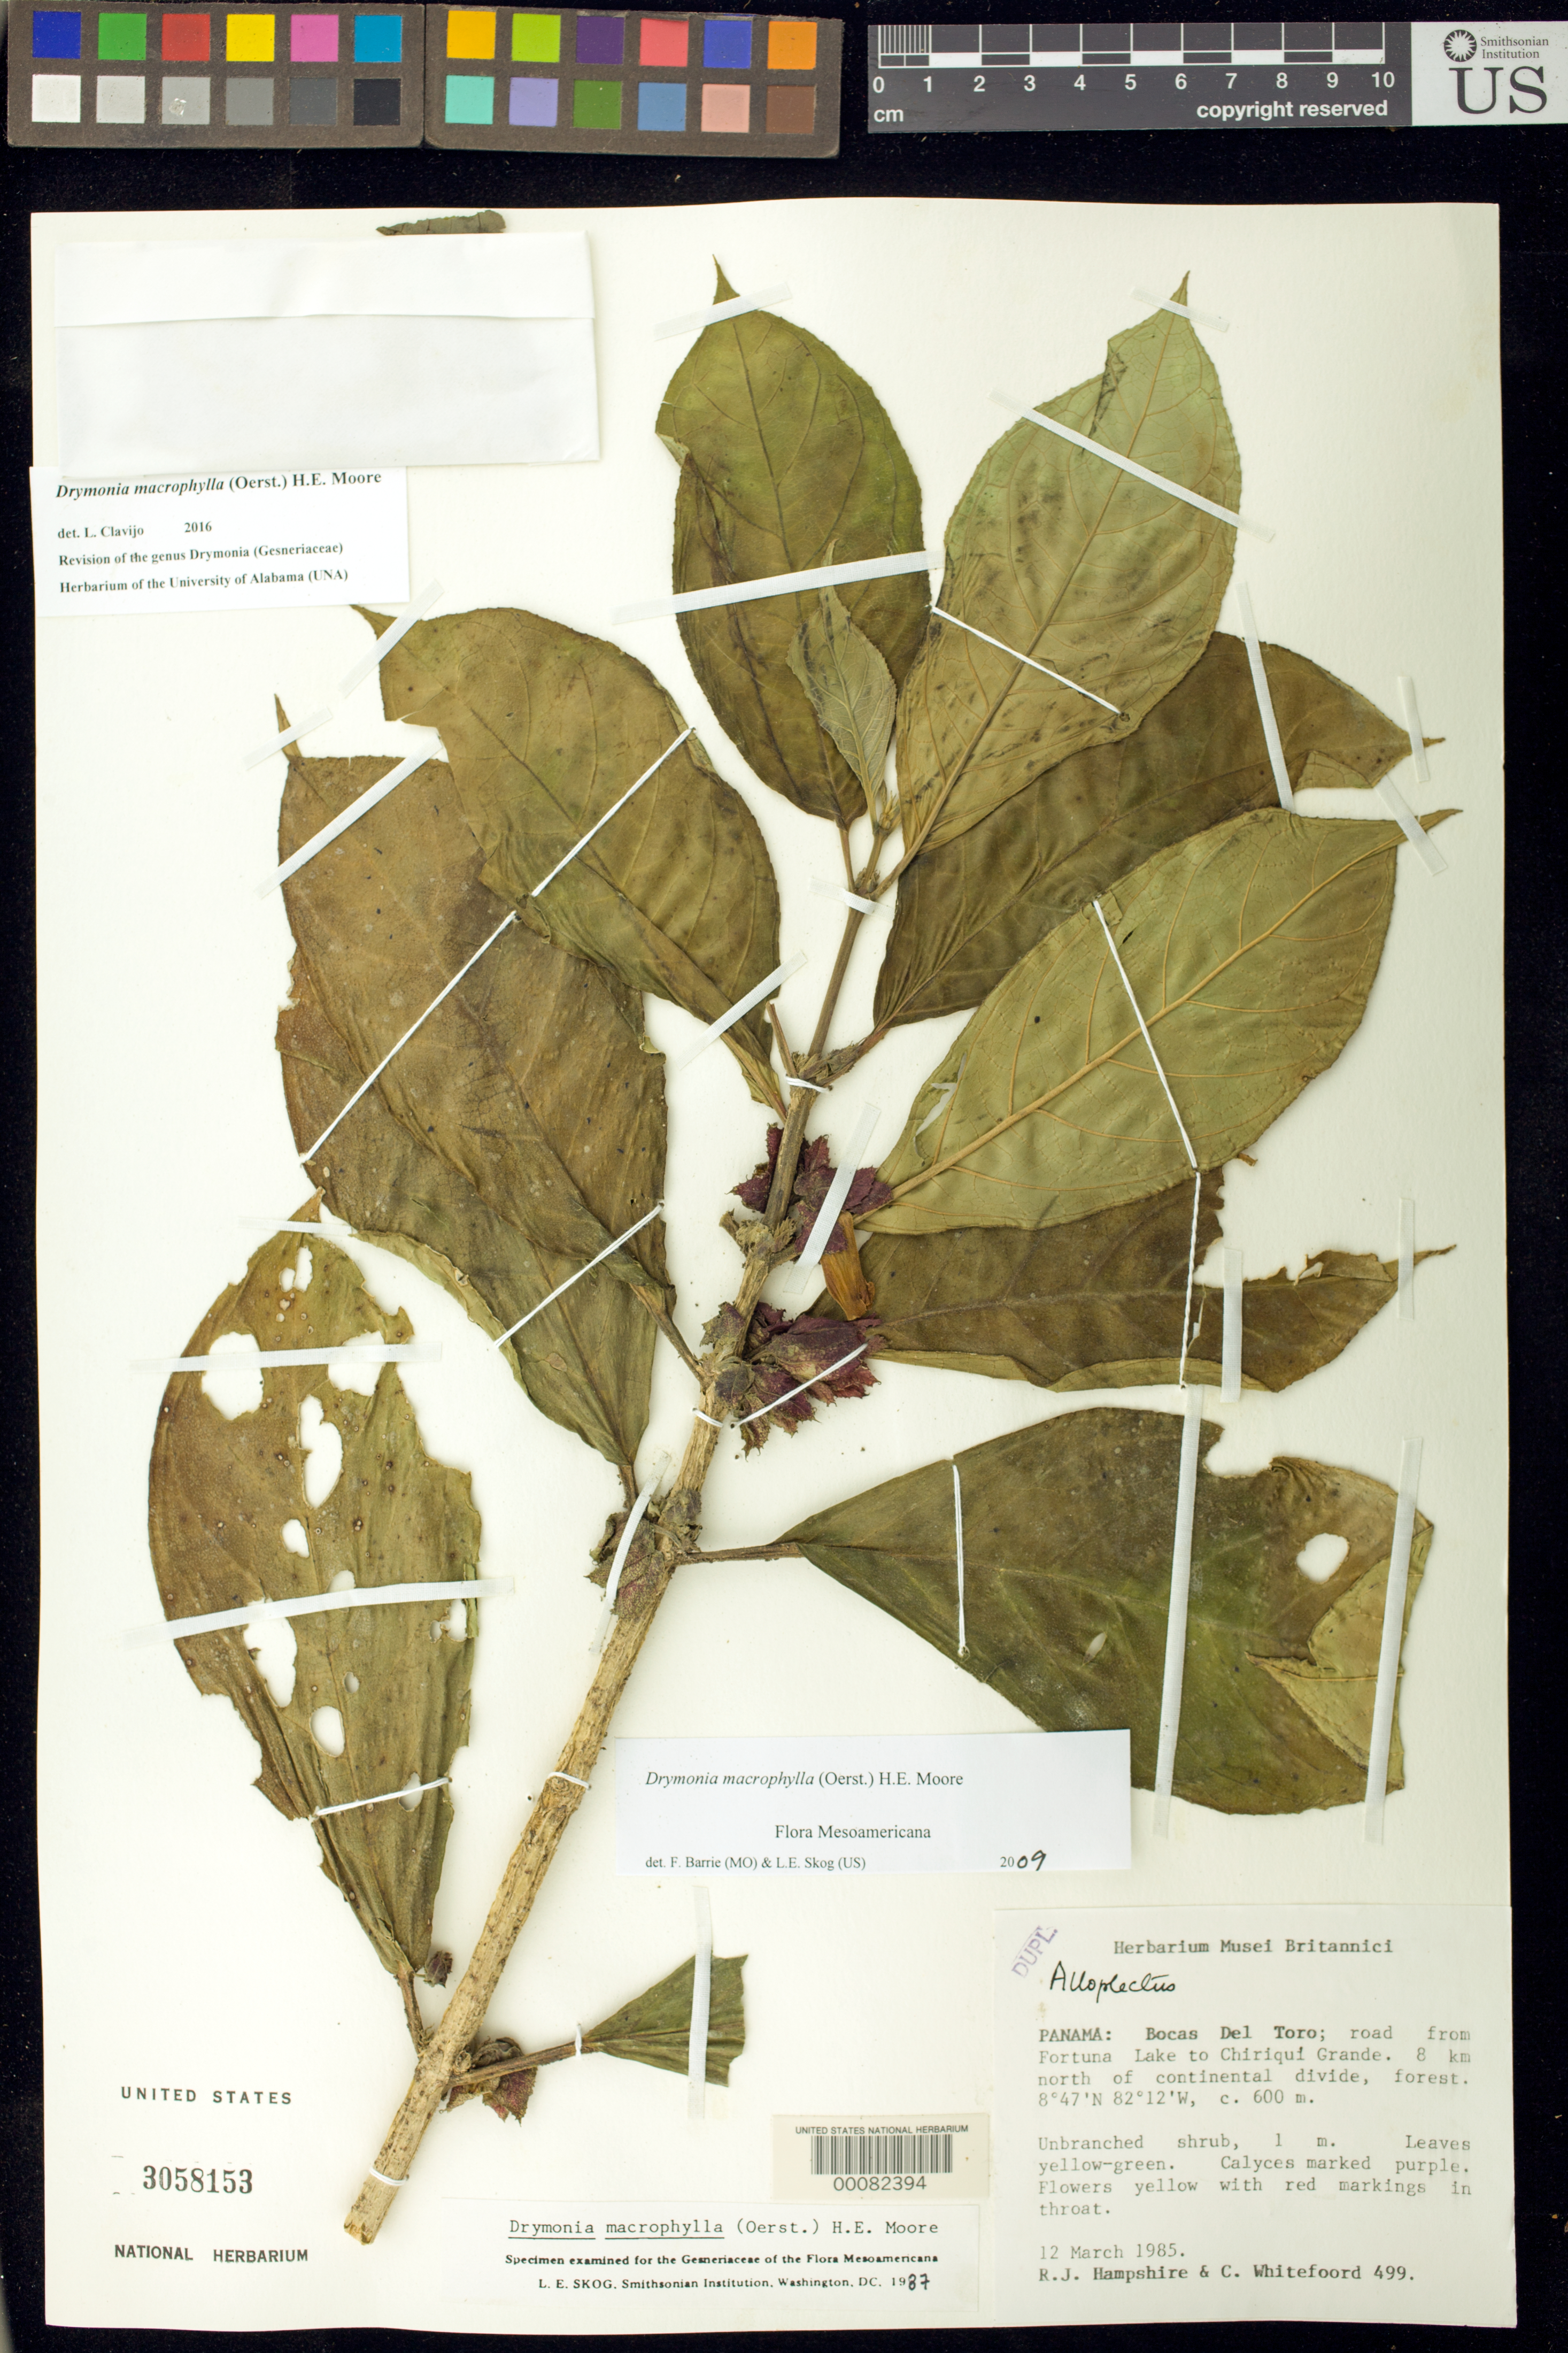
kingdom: Plantae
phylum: Tracheophyta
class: Magnoliopsida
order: Lamiales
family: Gesneriaceae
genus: Drymonia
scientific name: Drymonia macrophylla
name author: (Oerst.) H.E. Moore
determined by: Skog, Laurence E.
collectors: R. Hampshire & C. Whitefoord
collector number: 499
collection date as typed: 12 Mar 1985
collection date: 1985-03-12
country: Panama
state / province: Bocas del Toro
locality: Road from Fortuna Lake to Chiriqui Grande, 8 km N of continental divide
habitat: Forest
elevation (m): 600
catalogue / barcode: US 3058153